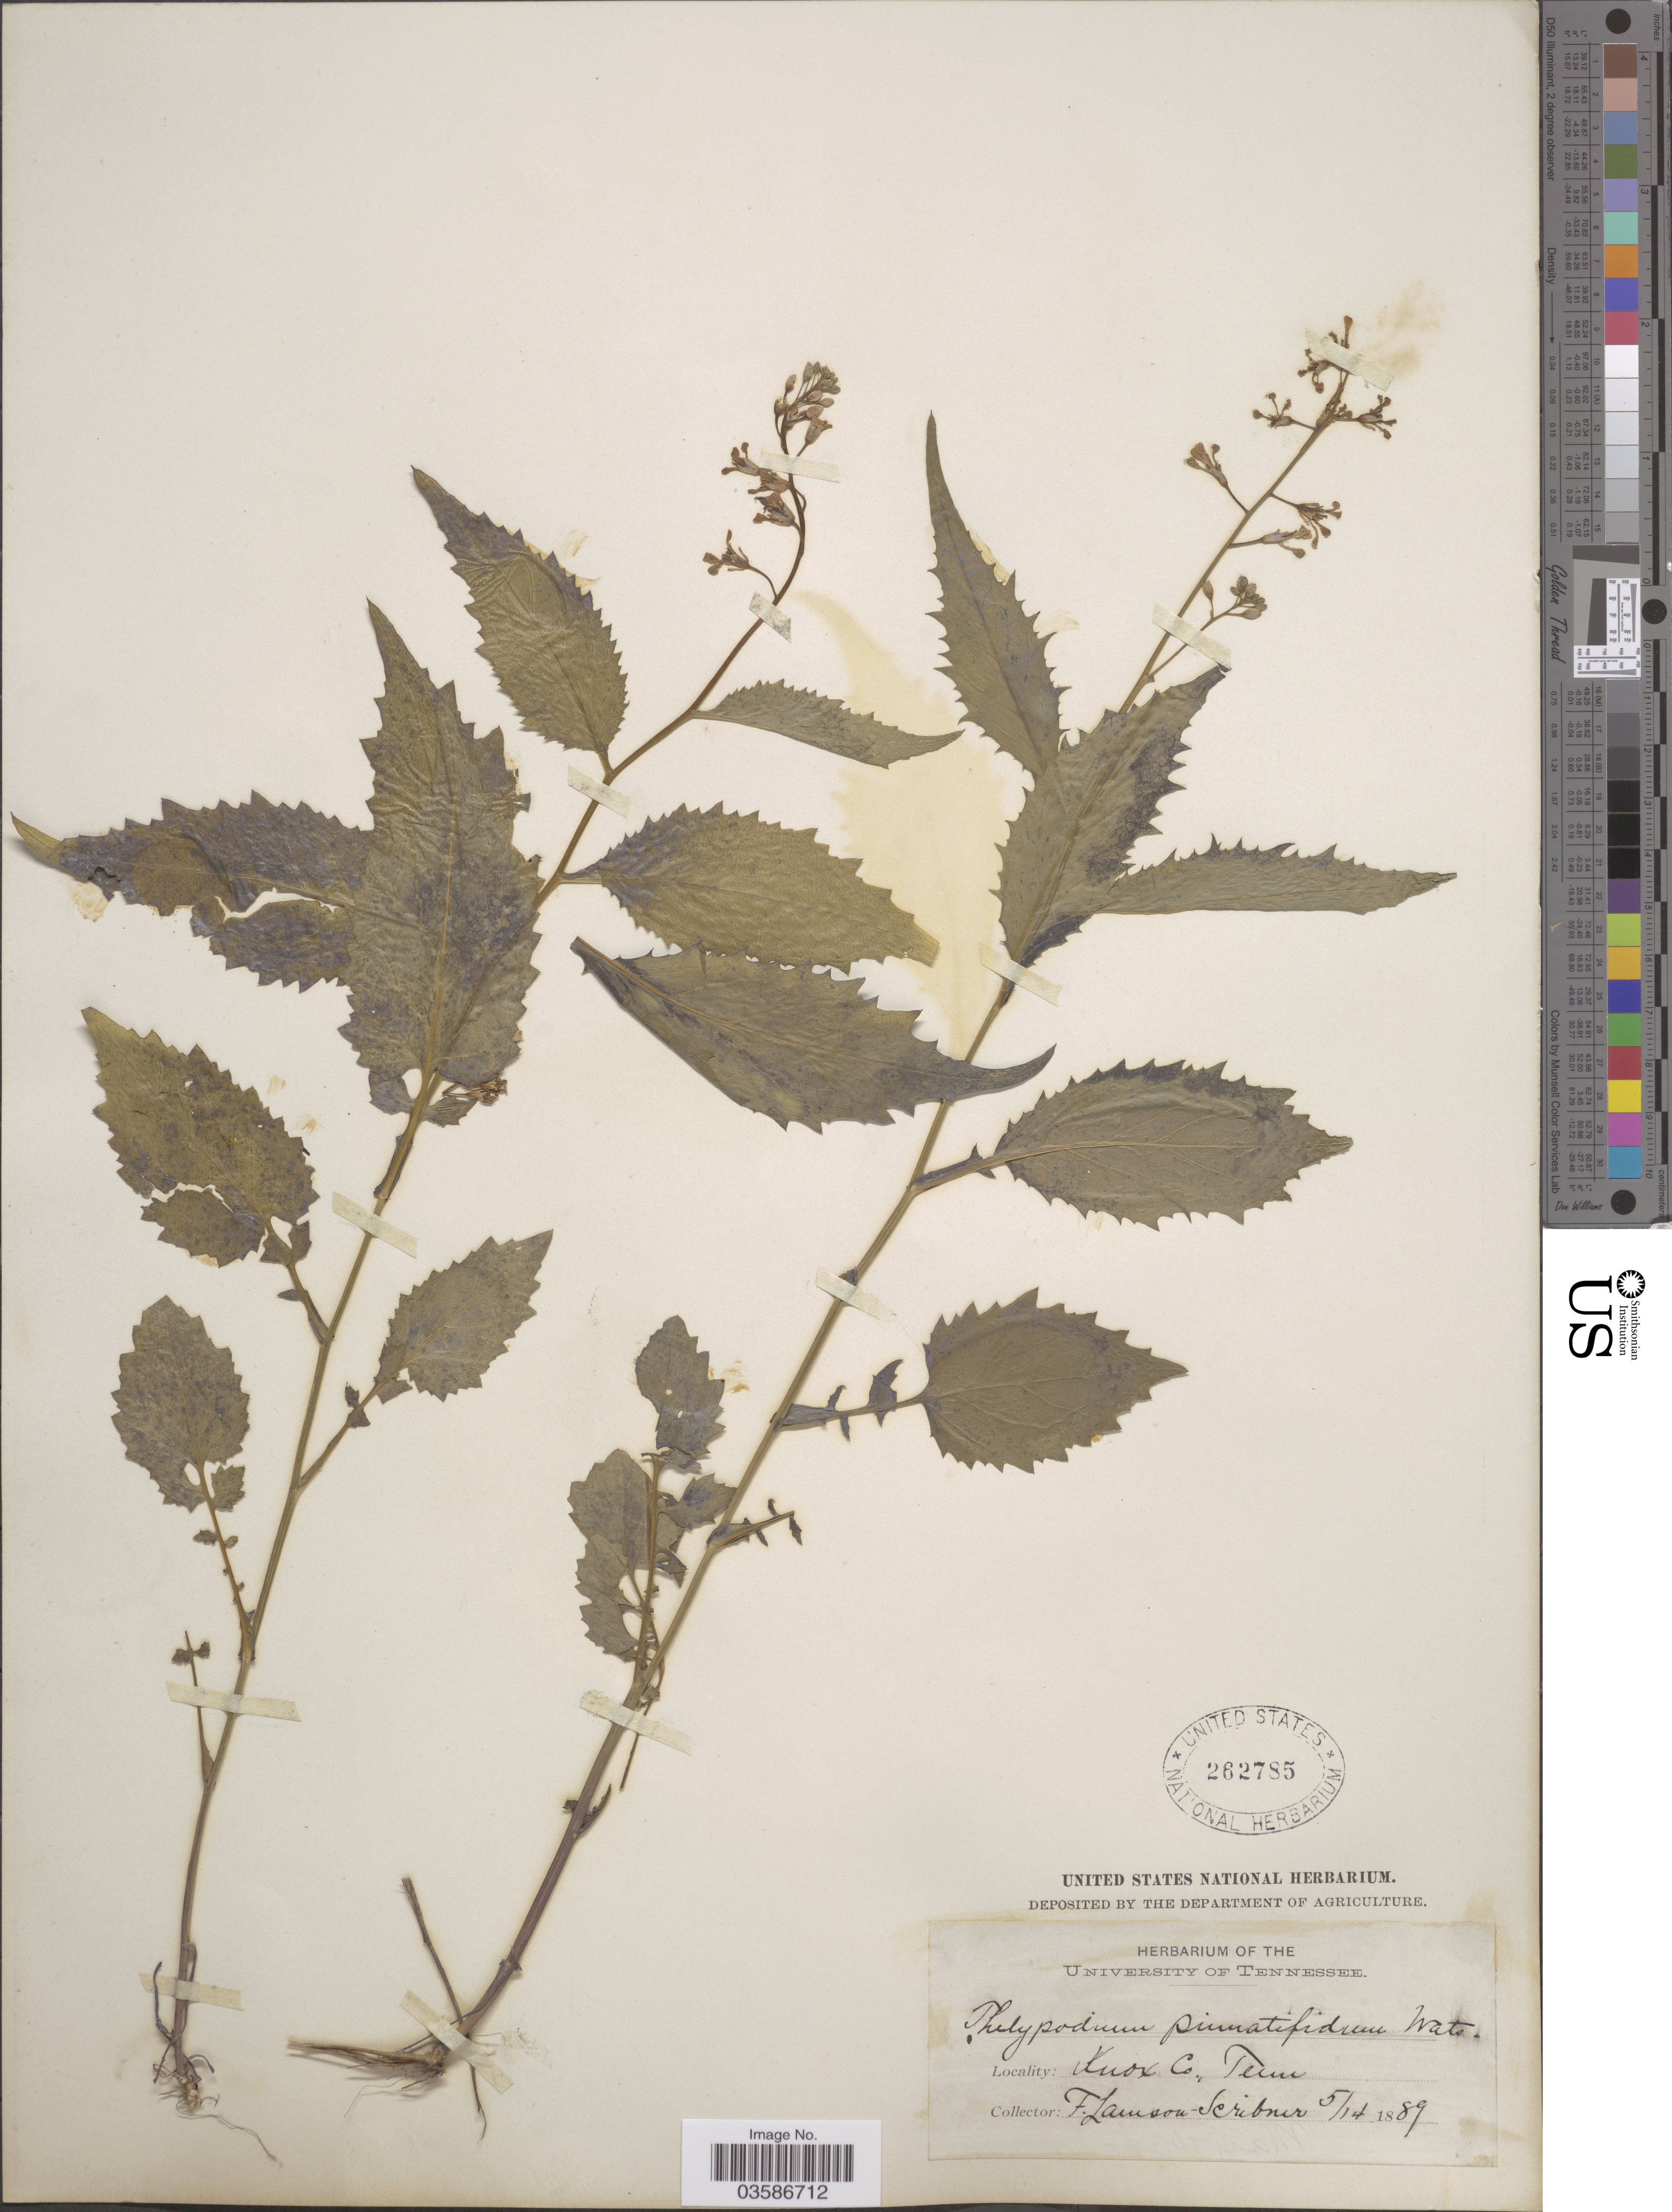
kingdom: Plantae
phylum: Tracheophyta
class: Magnoliopsida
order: Brassicales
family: Brassicaceae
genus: Iodanthus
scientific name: Iodanthus pinnatifidus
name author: (Michx.) Steud.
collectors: F. Lamson-Scribner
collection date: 1889-05-14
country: United States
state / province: Tennessee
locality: Knox Co.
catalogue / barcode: US 262785